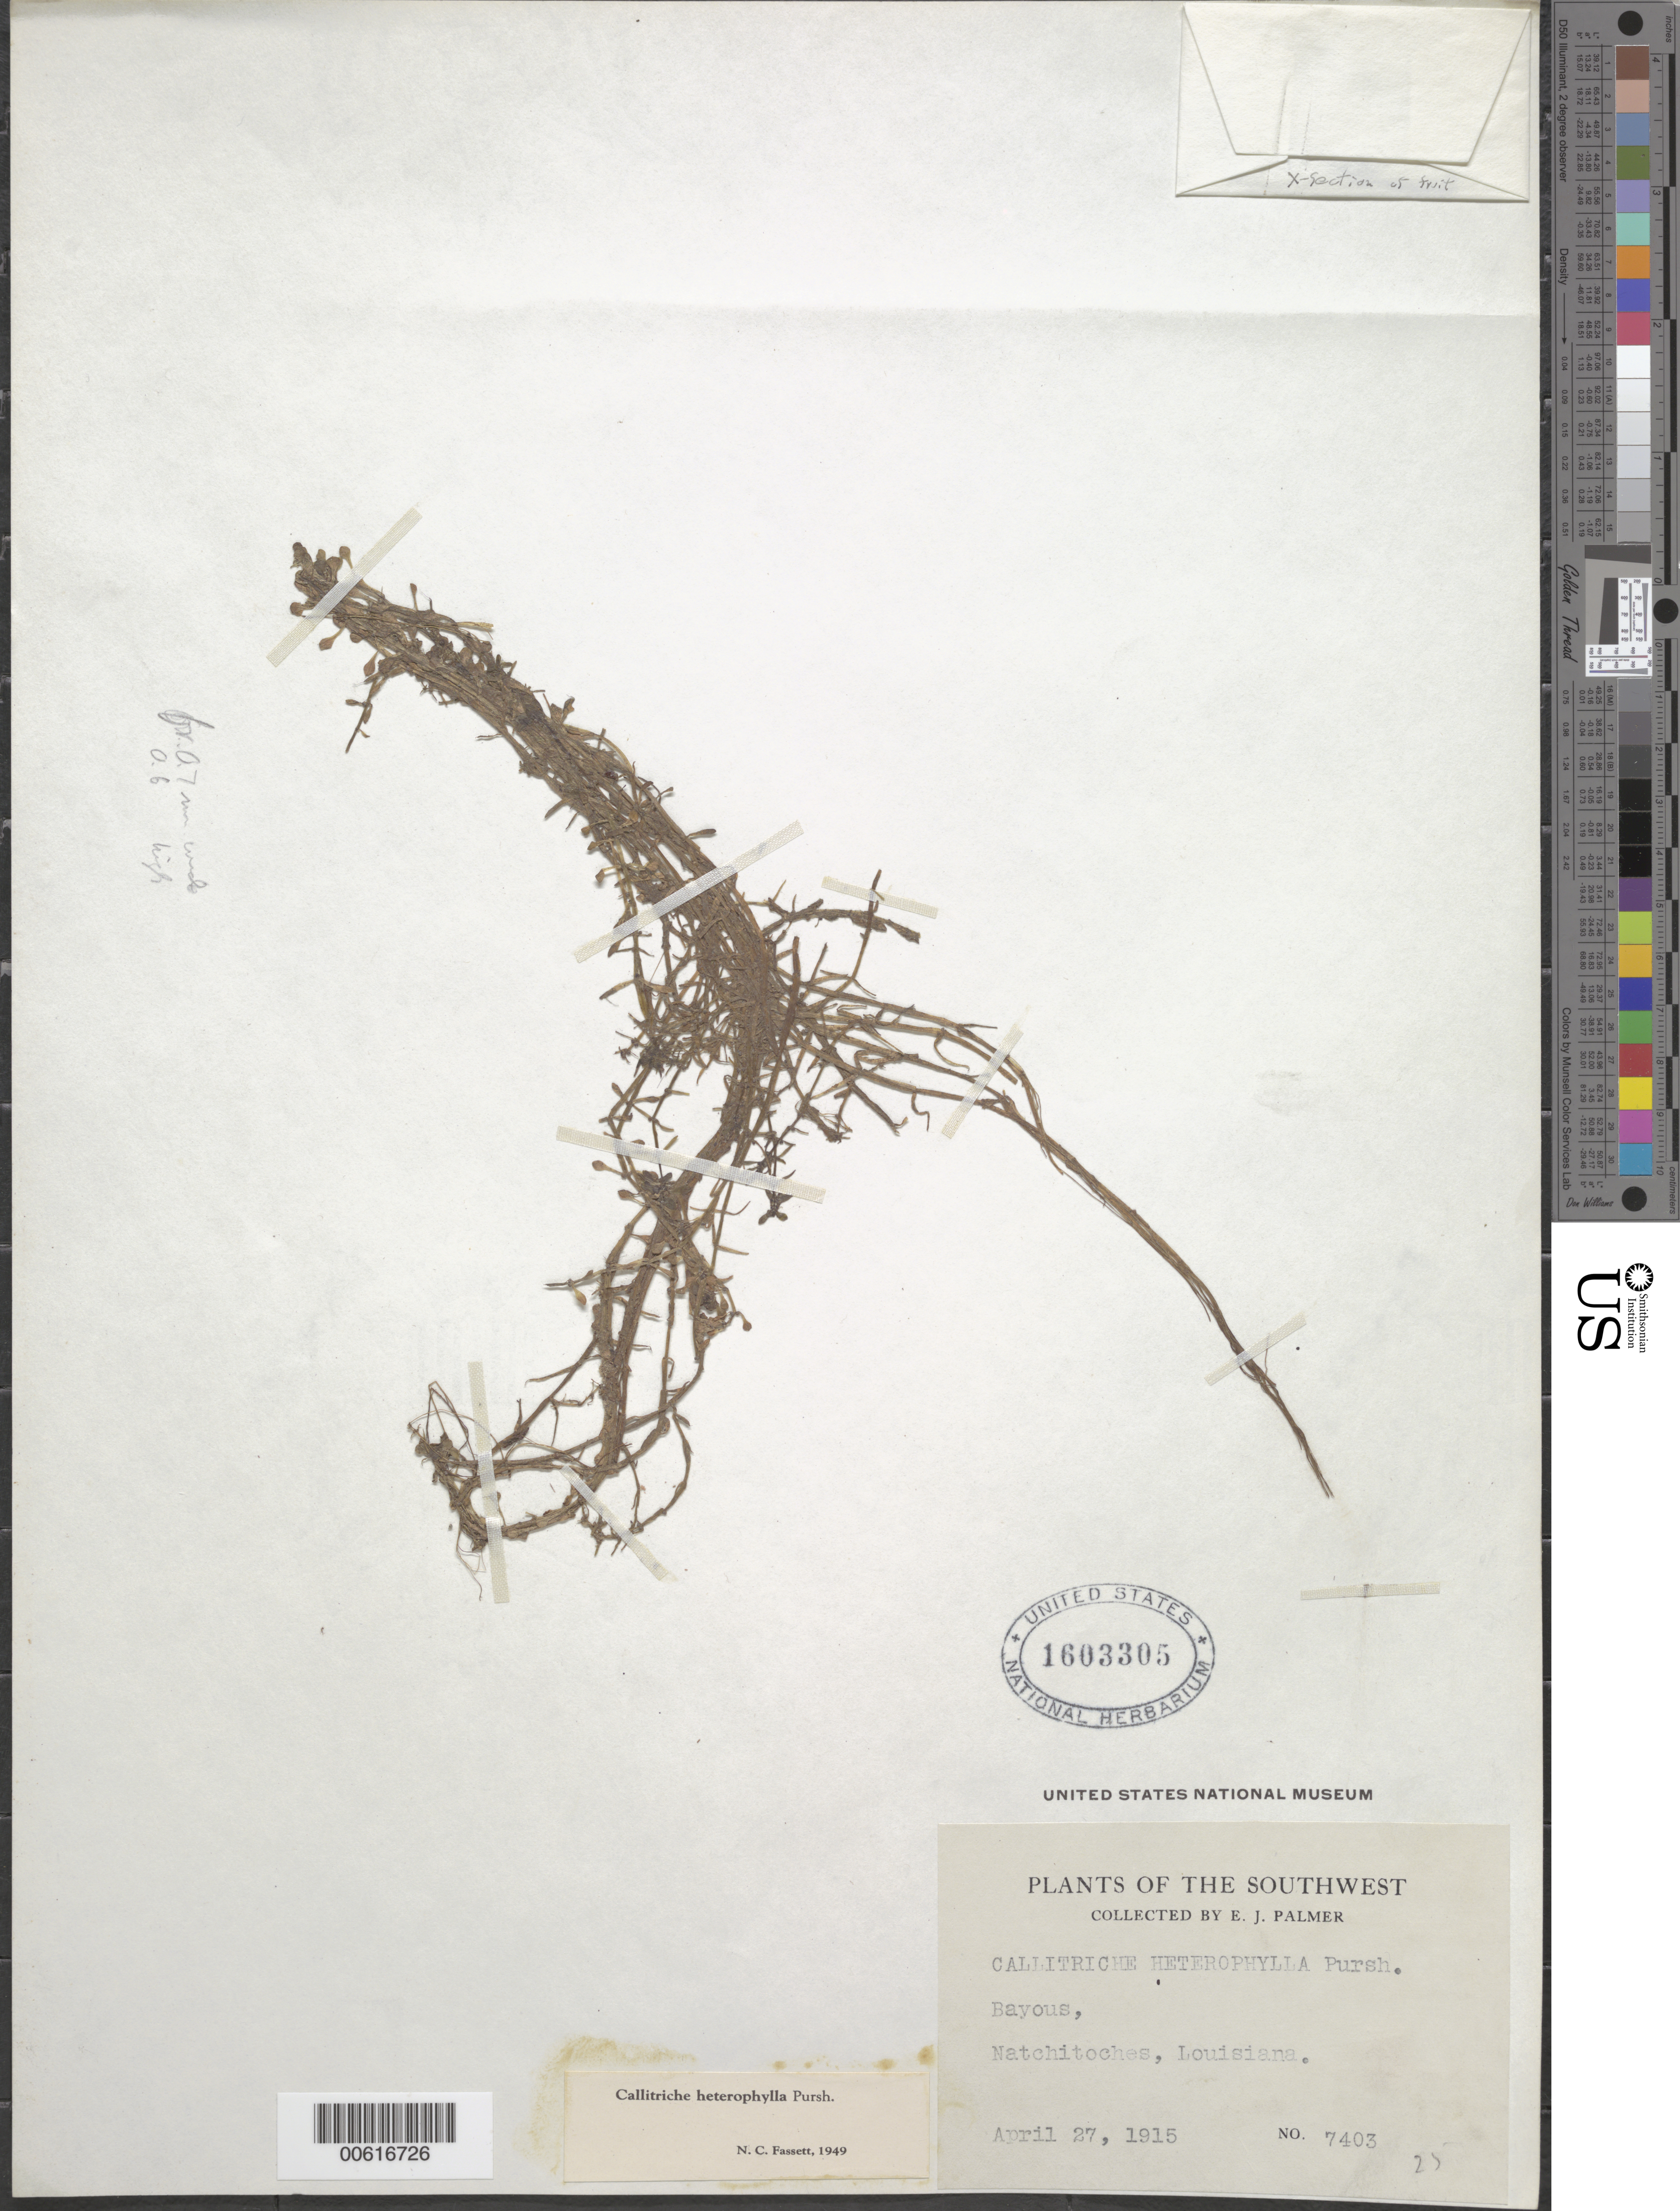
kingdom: Plantae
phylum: Tracheophyta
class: Magnoliopsida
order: Lamiales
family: Plantaginaceae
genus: Callitriche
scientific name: Callitriche heterophylla Pursh emend. Darby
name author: Pursh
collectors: E. J. Palmer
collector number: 7403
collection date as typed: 27 Apr 1915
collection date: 1915-04-27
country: United States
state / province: Louisiana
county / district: Natchitoches Parish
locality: Bayous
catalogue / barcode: US 1603305